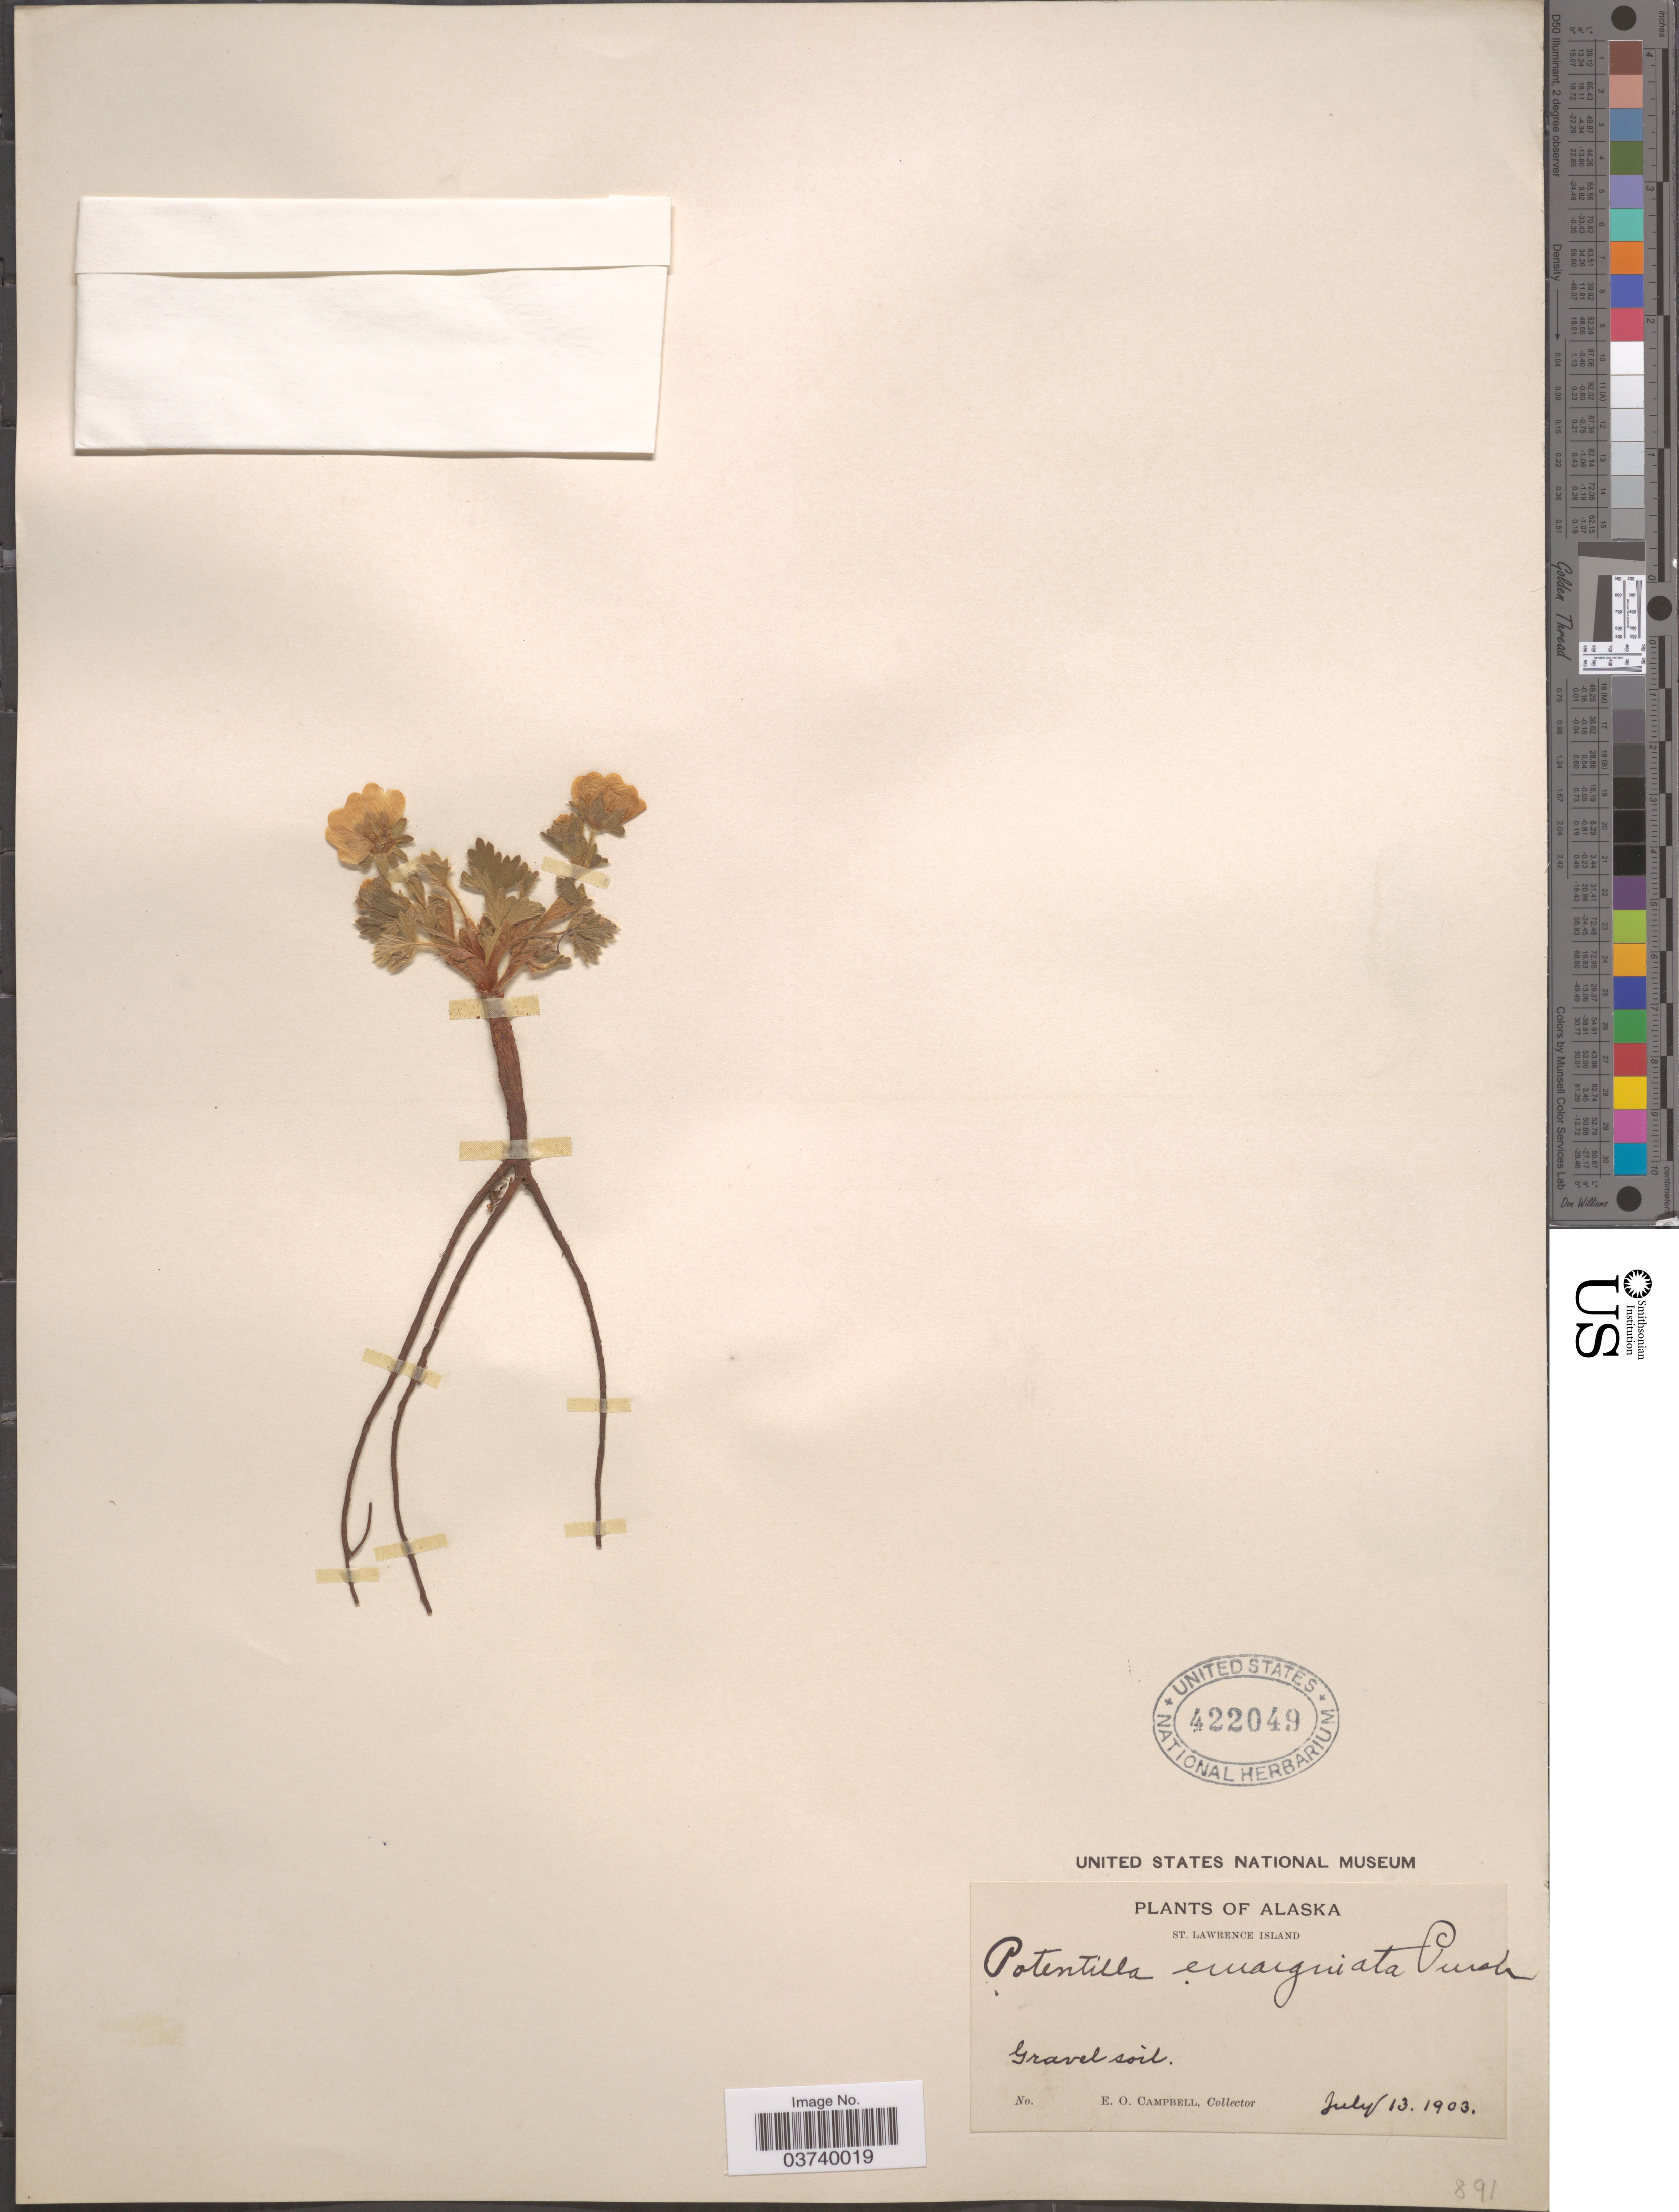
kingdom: Plantae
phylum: Tracheophyta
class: Magnoliopsida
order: Rosales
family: Rosaceae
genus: Potentilla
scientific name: Potentilla hyparctica subsp. hyparctica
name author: Malte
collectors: E. Campbell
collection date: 1903-07-13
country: United States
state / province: Alaska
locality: St. Lawrence Island.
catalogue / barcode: US 422049